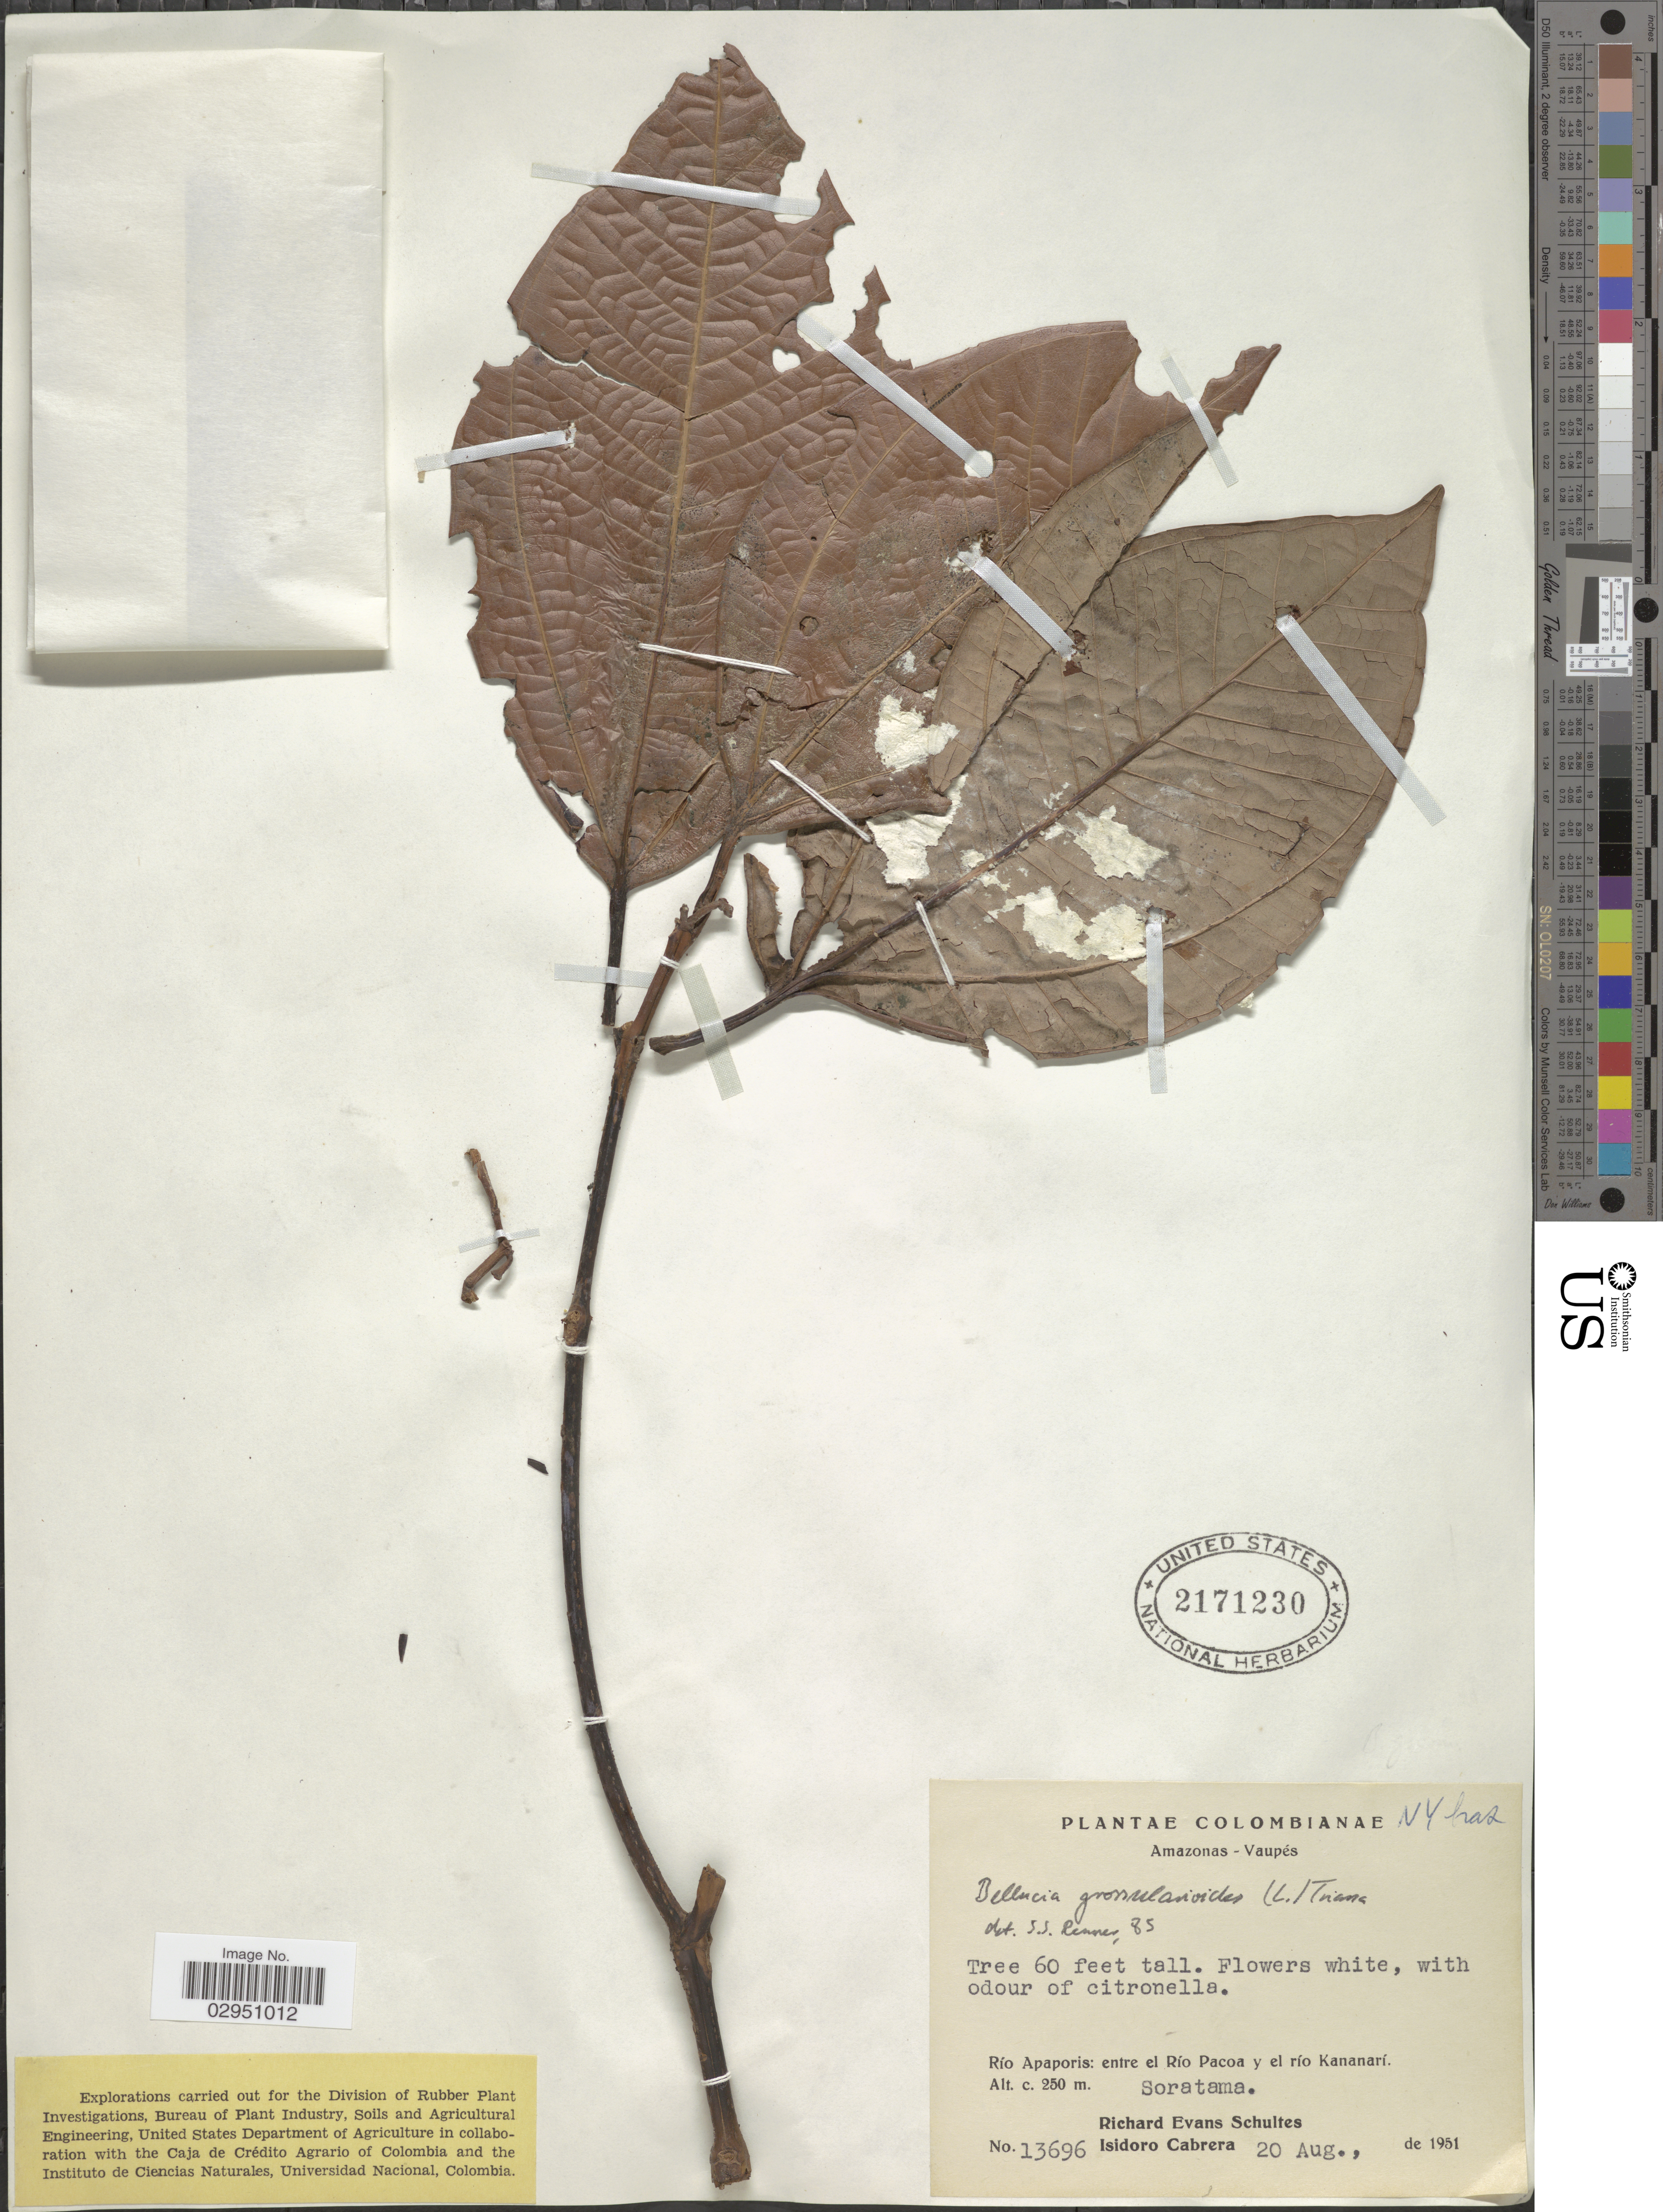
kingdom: Plantae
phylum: Tracheophyta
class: Magnoliopsida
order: Myrtales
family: Melastomataceae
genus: Bellucia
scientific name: Bellucia grossularioides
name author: (L.) Triana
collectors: R. E. Schultes & I. Cabrera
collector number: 13696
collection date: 1951-08-20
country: Colombia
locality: Amazonas - Vaupés. Río Apaporis: entre el Río Pacoa y el río Kananarí. Soratama.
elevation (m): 250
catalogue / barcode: US 2171230